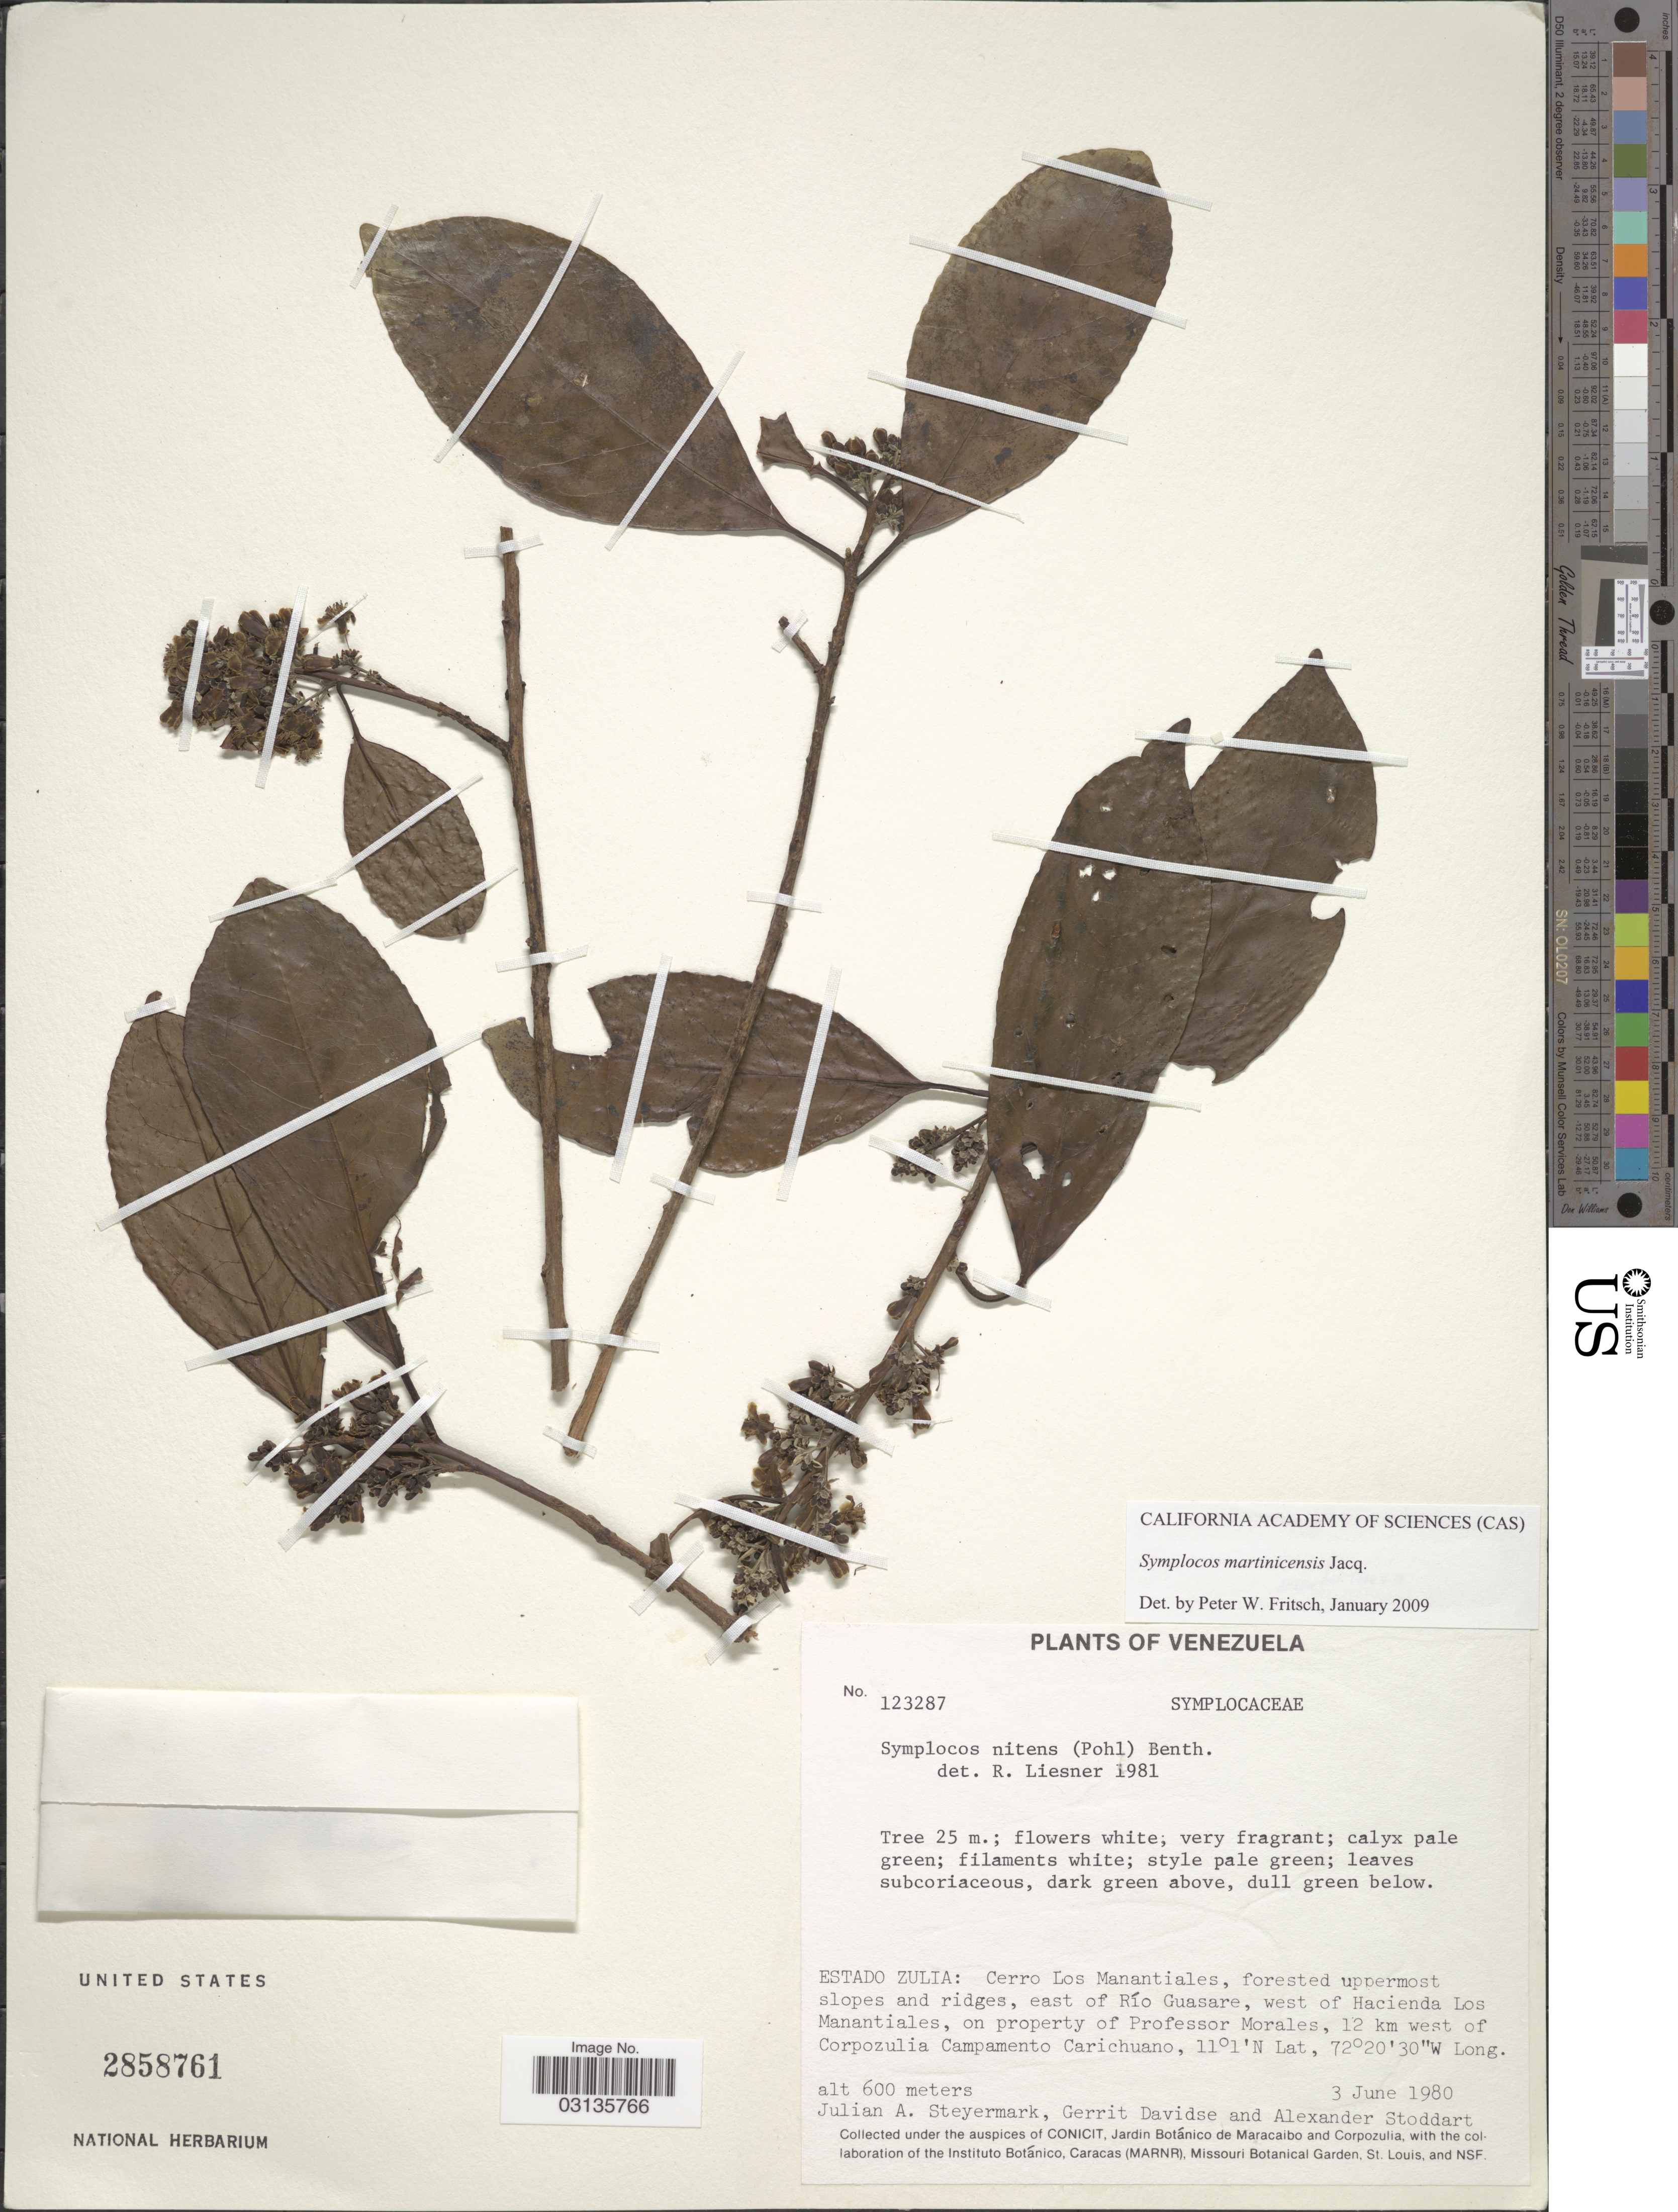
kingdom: Plantae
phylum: Tracheophyta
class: Magnoliopsida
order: Ericales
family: Symplocaceae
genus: Symplocos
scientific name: Symplocos martinicensis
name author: Jacq.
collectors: J. Steyermark & G. Davidse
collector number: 123287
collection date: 1980-06-03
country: Venezuela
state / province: Zulia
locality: Cerro Los manantiales, forested upermost slopes and ridges, east of Río Guasare, west of Hacienda Los Manantiales, on property of Professor Morales, 12 km west of Corpozulia Campamento Carichuano.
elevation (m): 600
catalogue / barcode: US 2858761